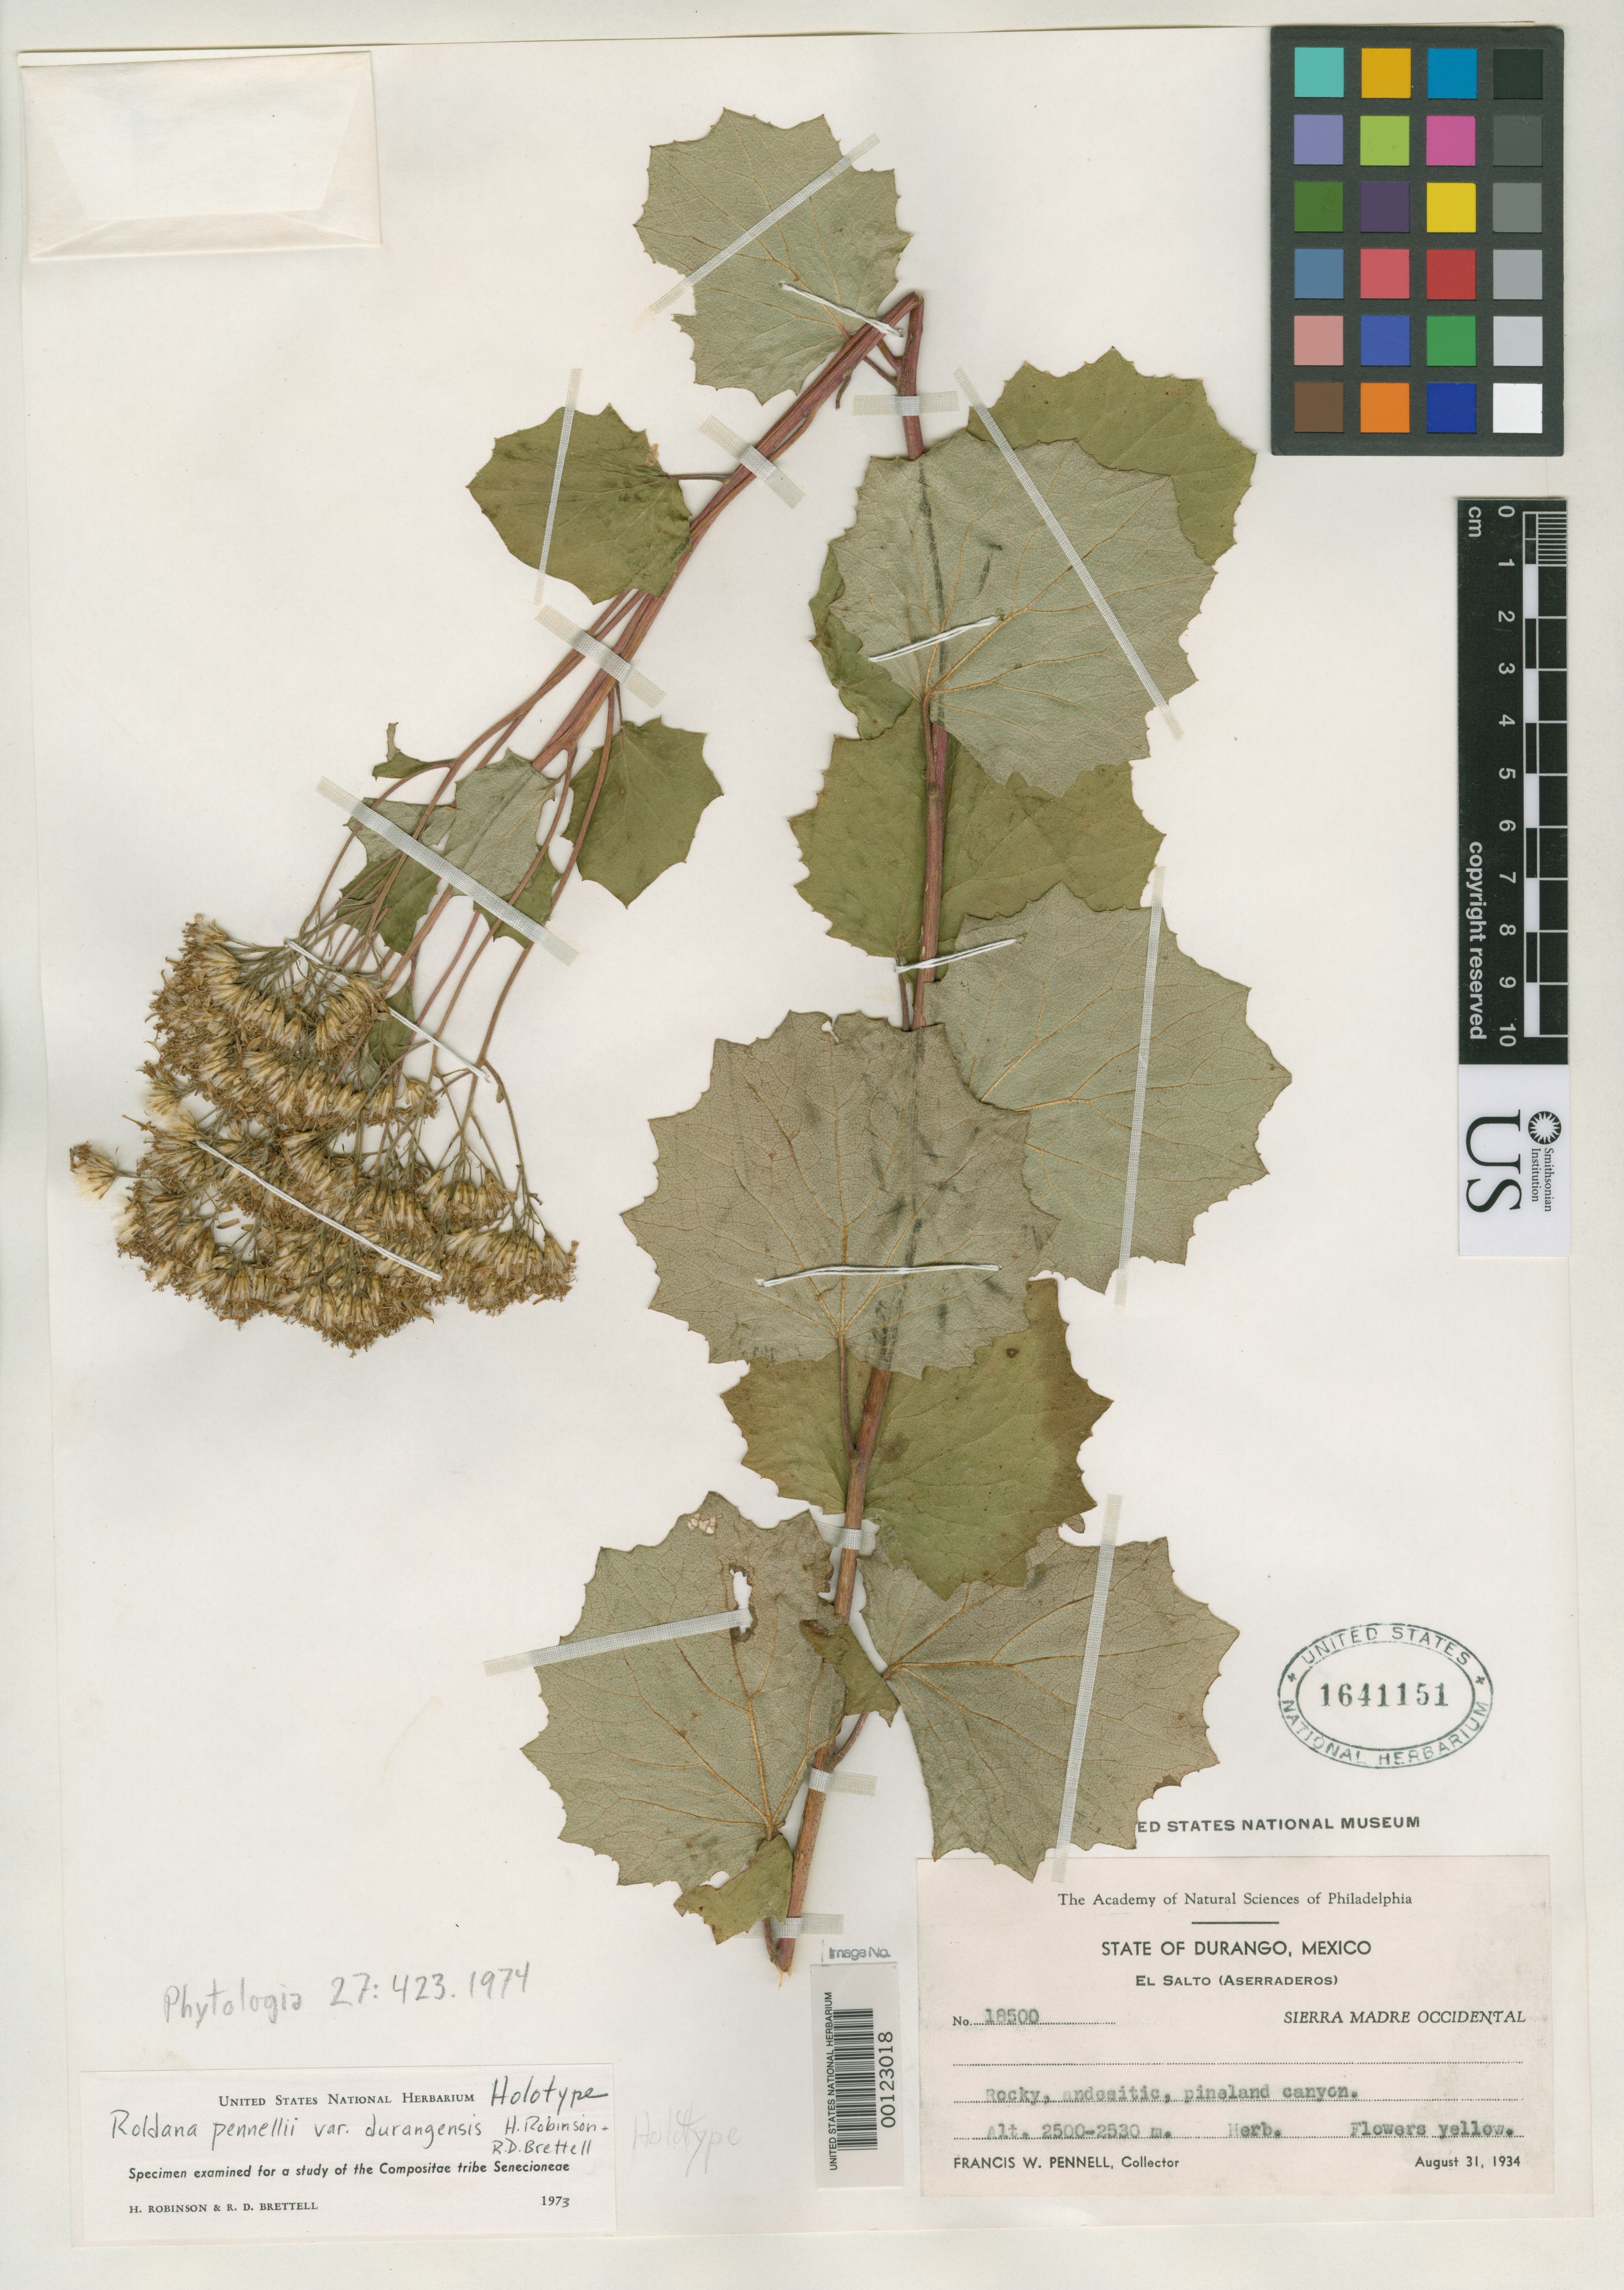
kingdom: Plantae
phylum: Tracheophyta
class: Magnoliopsida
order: Asterales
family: Asteraceae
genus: Roldana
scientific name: Roldana pennellii var. durangensis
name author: H. Rob. & Brettell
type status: Holotype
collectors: F. W. Pennell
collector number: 18500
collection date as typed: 31 Aug 1934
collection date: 1934-08-31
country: Mexico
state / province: Durango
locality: El Salto.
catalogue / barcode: US 1641151